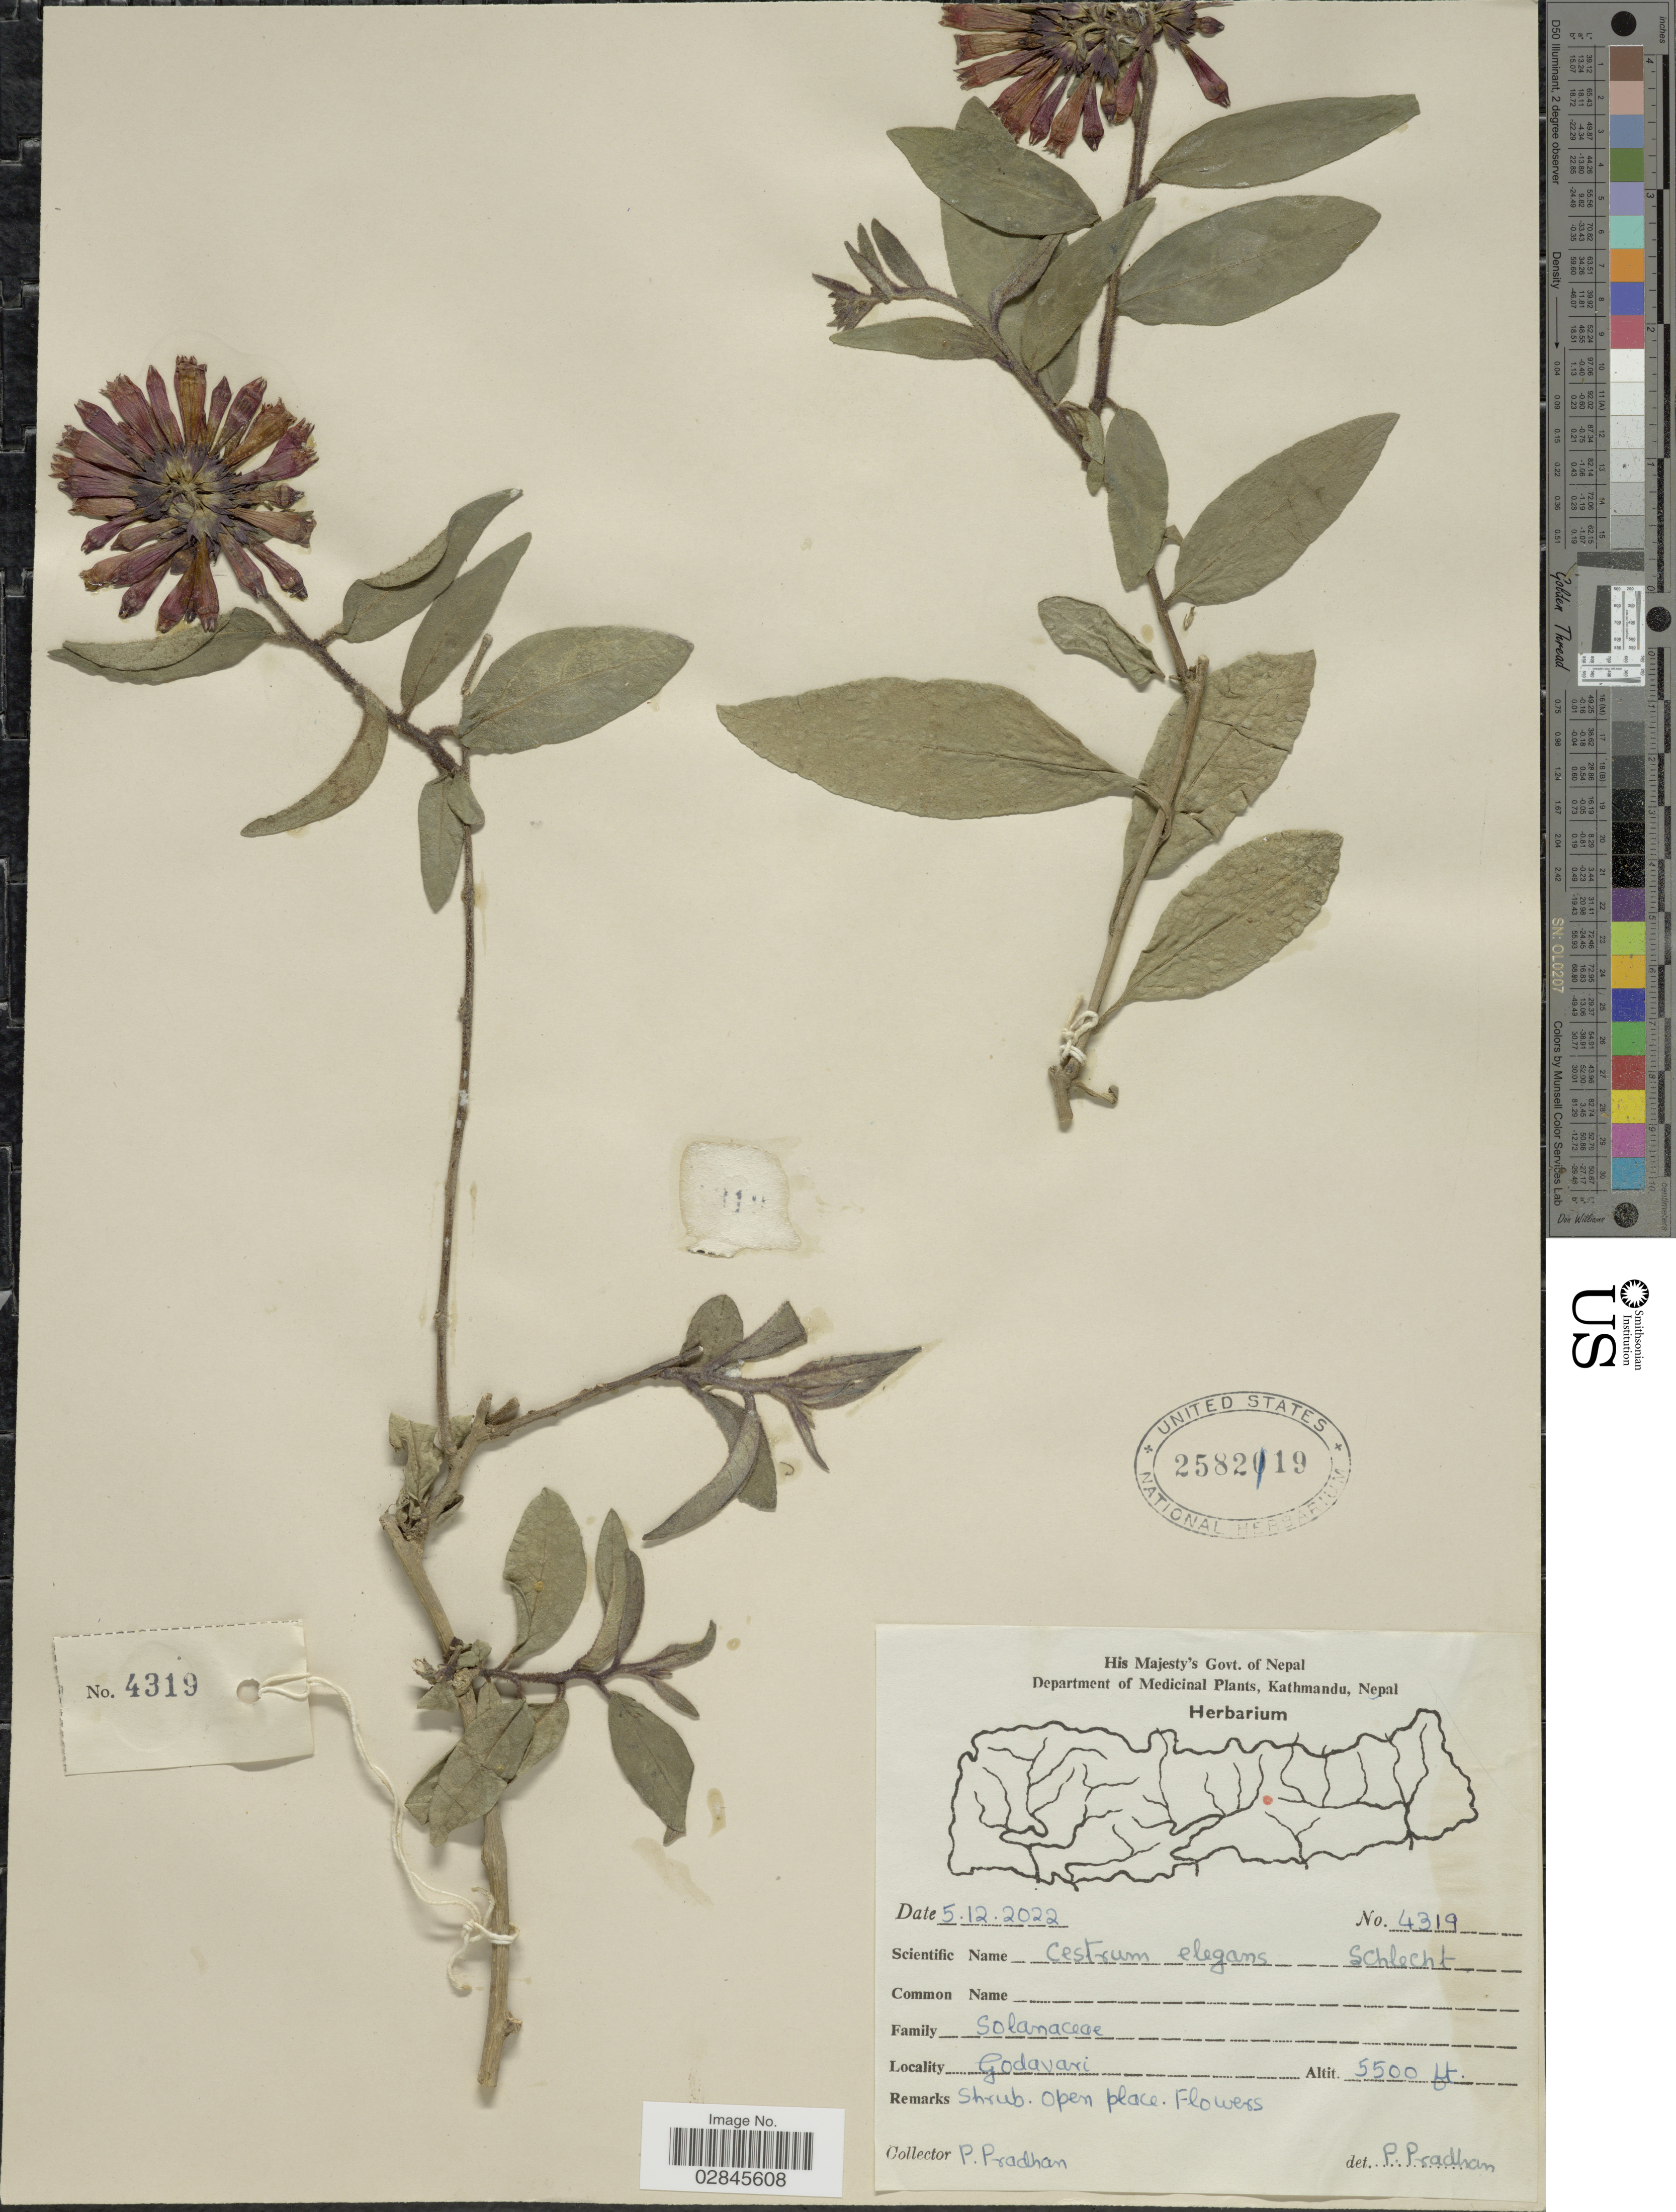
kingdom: Plantae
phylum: Tracheophyta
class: Magnoliopsida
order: Solanales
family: Solanaceae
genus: Cestrum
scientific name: Cestrum elegans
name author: (Brongn.) Schltdl.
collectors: P. Pradhan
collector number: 4319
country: Nepal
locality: Godavari.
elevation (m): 1676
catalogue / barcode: US 258219